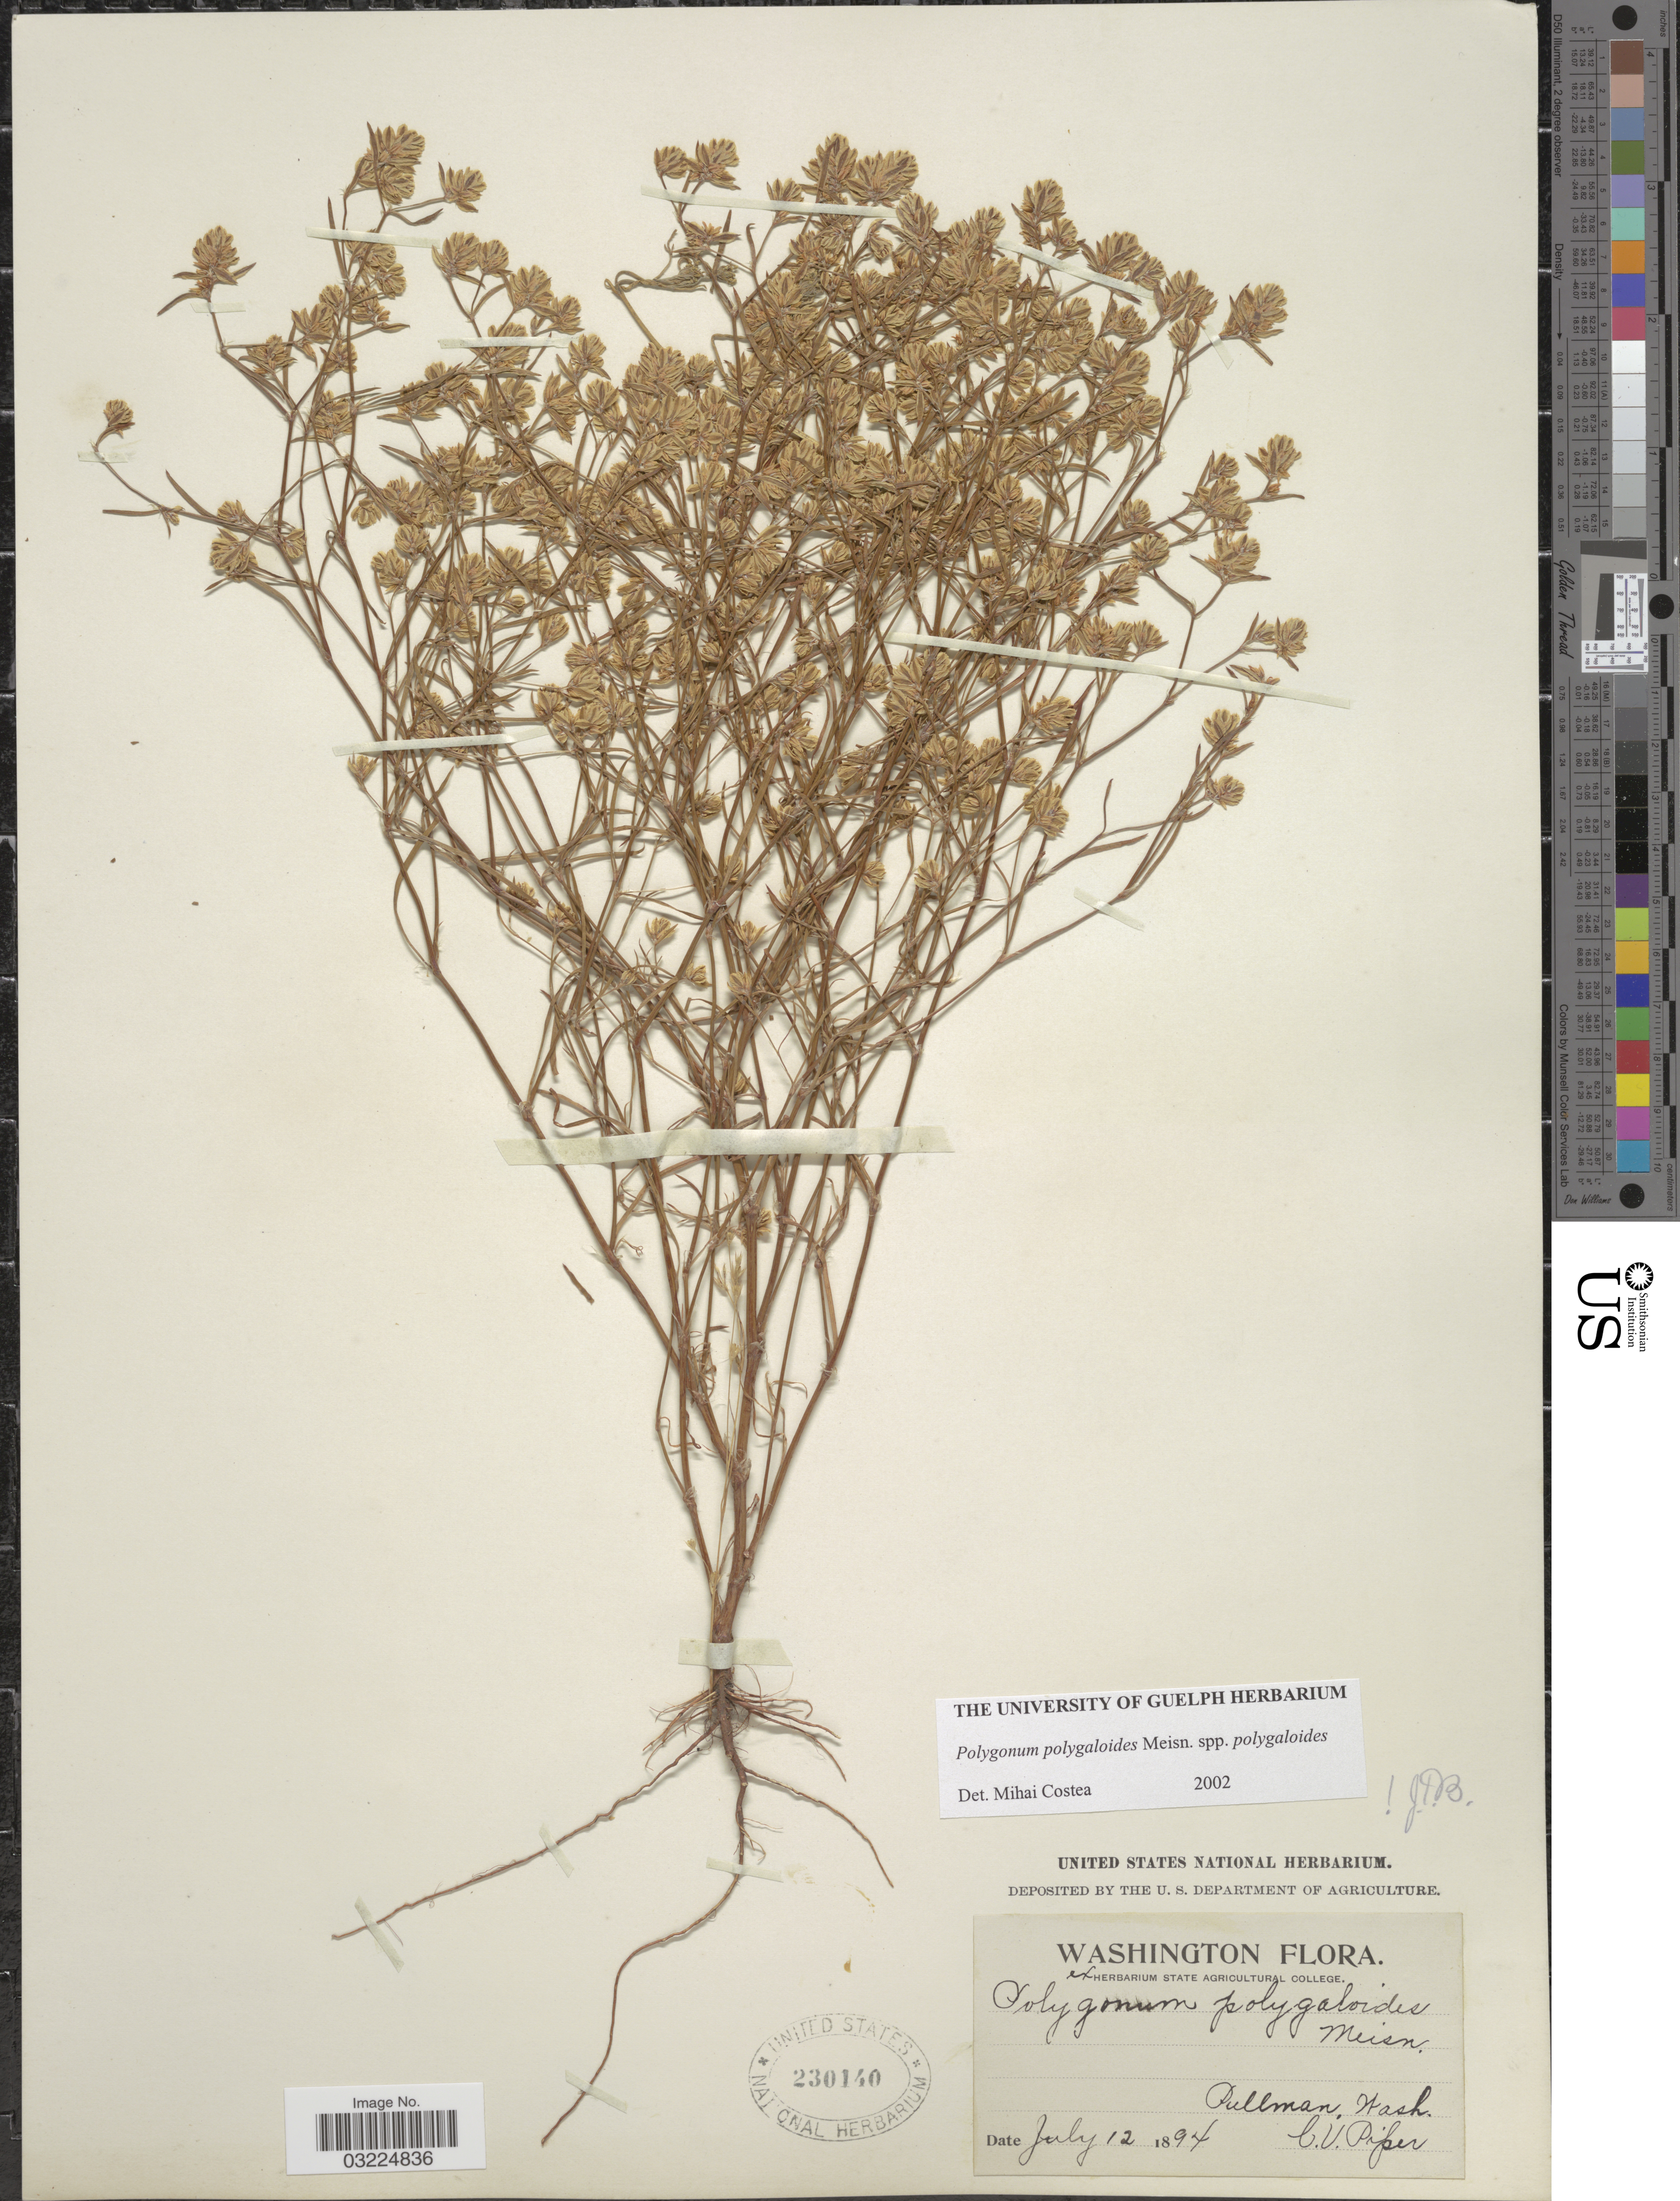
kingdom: Plantae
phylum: Tracheophyta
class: Magnoliopsida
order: Caryophyllales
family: Polygonaceae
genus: Polygonum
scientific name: Polygonum polygaloides subsp. polygaloides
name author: Meisn.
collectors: C. V. Piper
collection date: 1894-07-12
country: United States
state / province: Washington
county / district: Whitman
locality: Pullman.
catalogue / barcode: US 230140